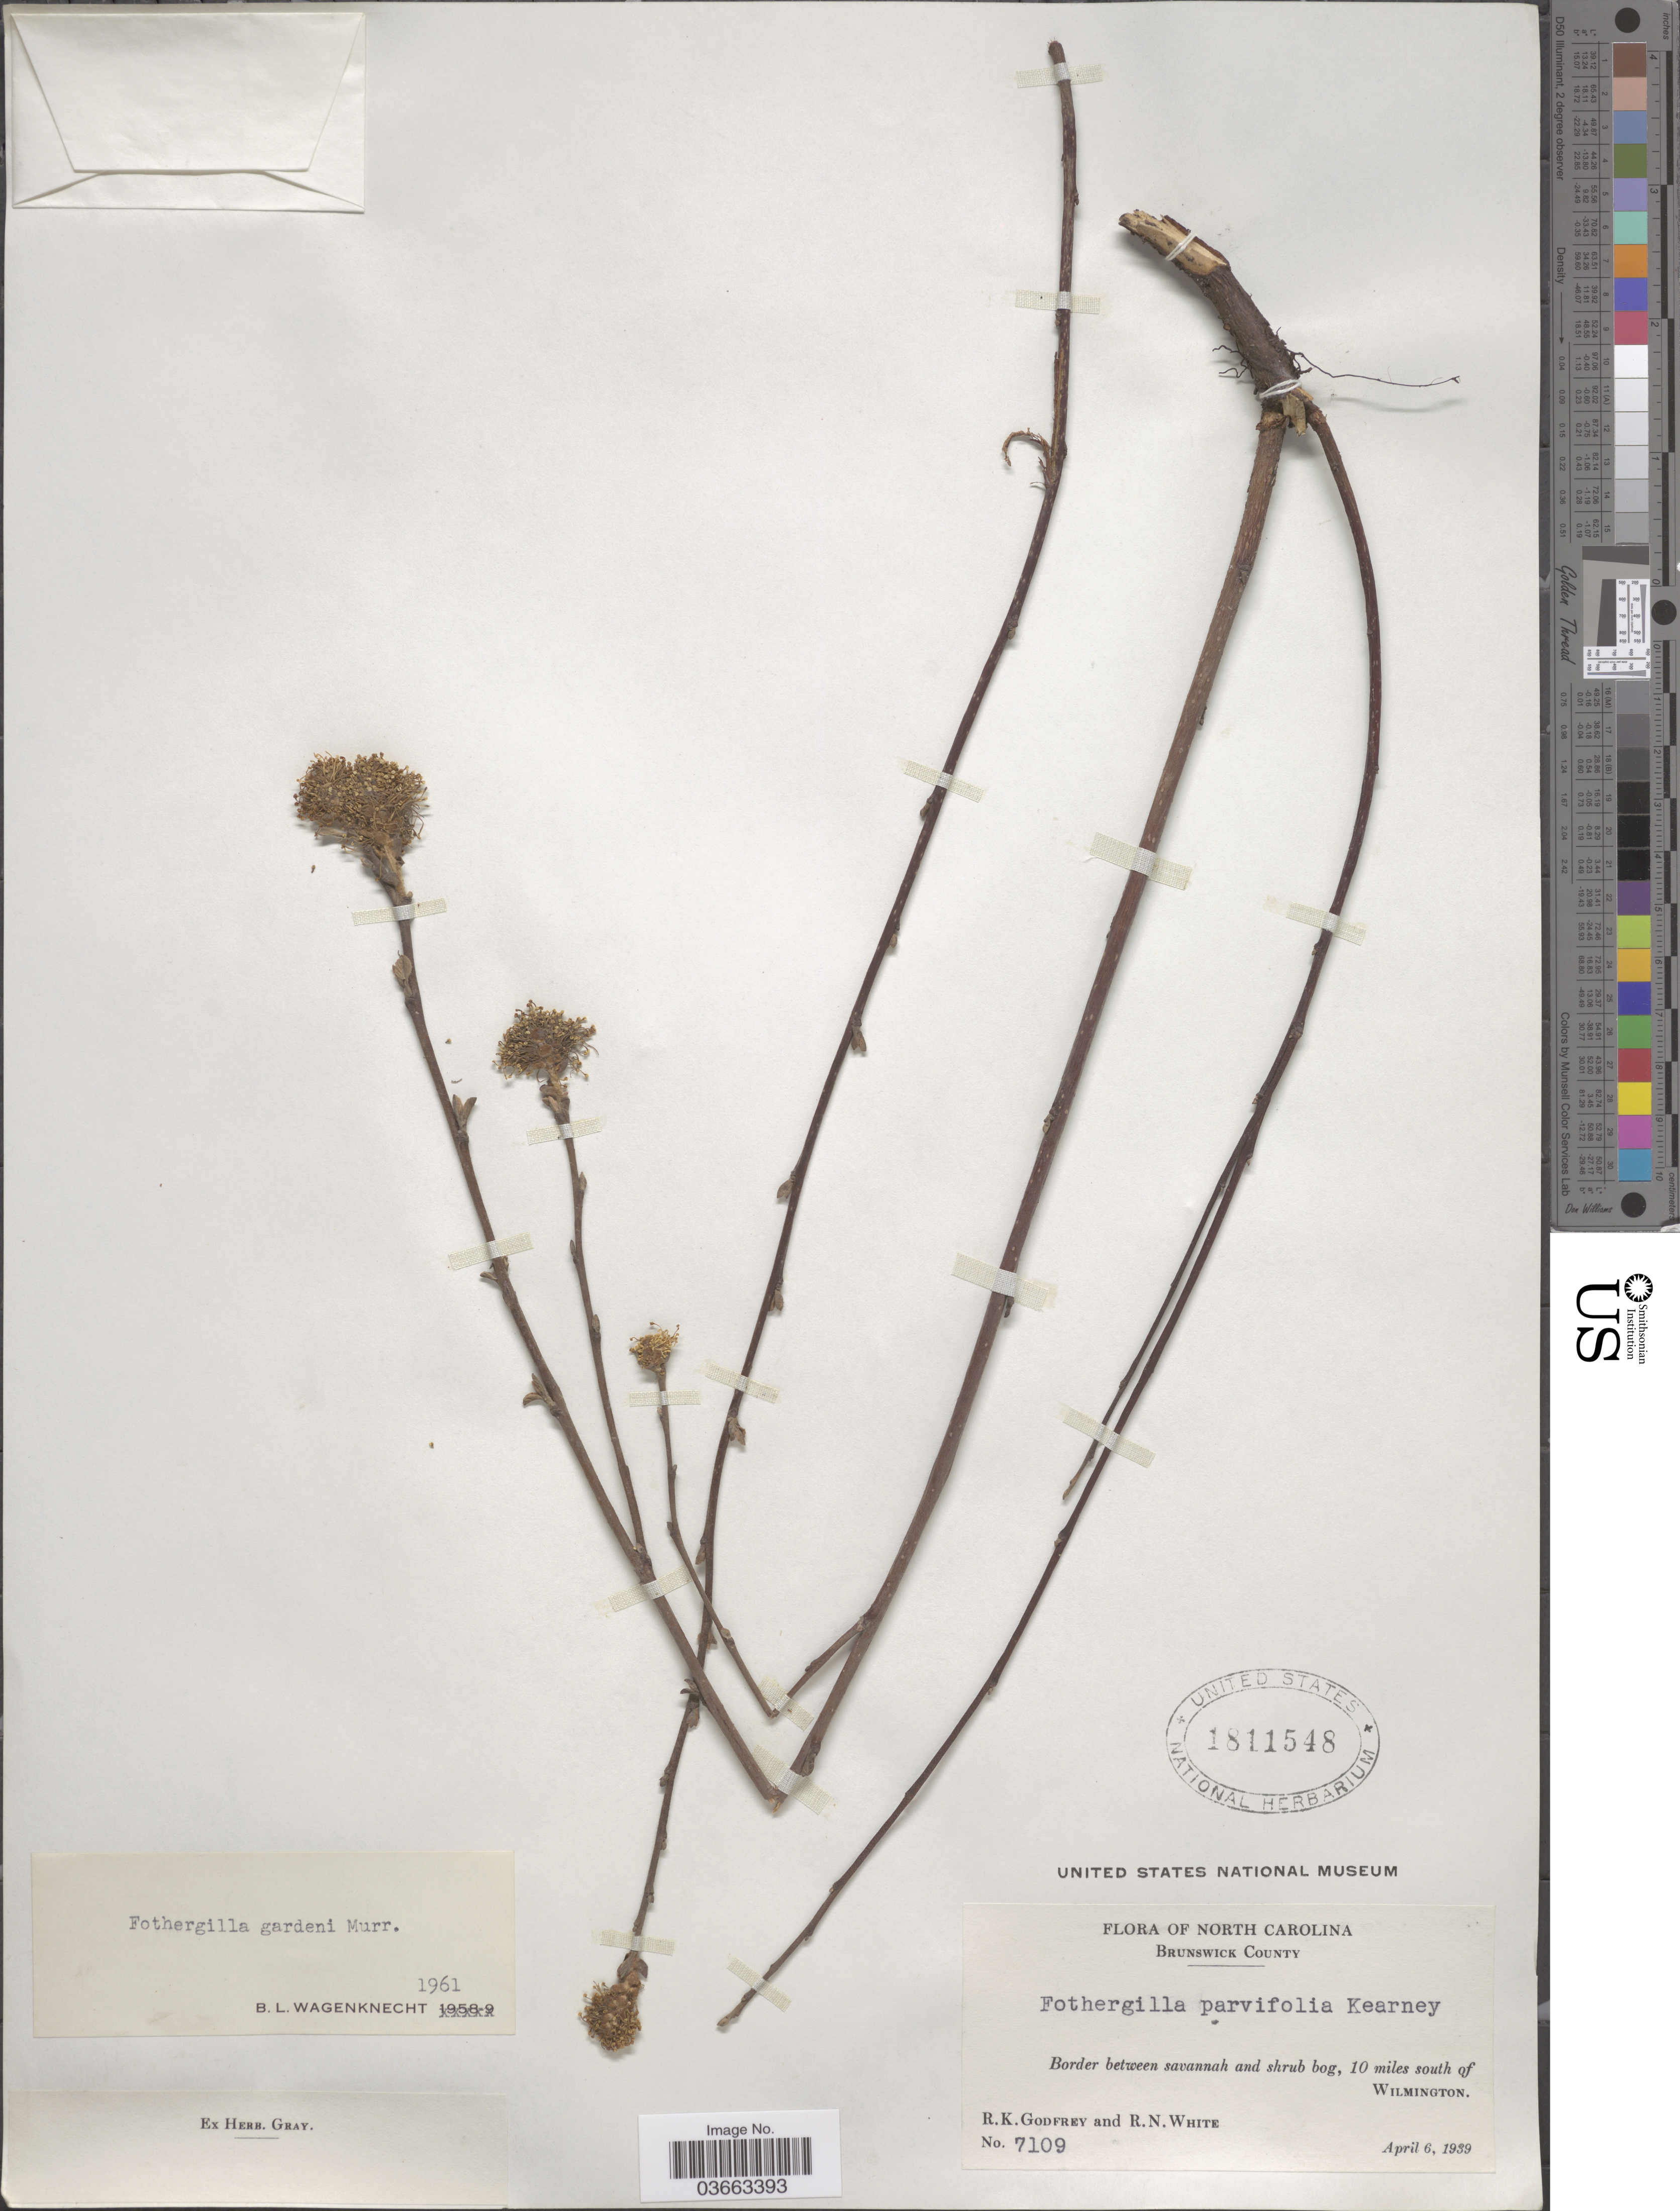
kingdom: Plantae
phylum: Tracheophyta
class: Magnoliopsida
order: Saxifragales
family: Hamamelidaceae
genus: Fothergilla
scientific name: Fothergilla gardenii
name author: L.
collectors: R. K. Godfrey & R. N. White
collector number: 7109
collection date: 1939-04-06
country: United States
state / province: North Carolina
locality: Brunswick County. 10 miles south of Wilmington.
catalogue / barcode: US 1811548